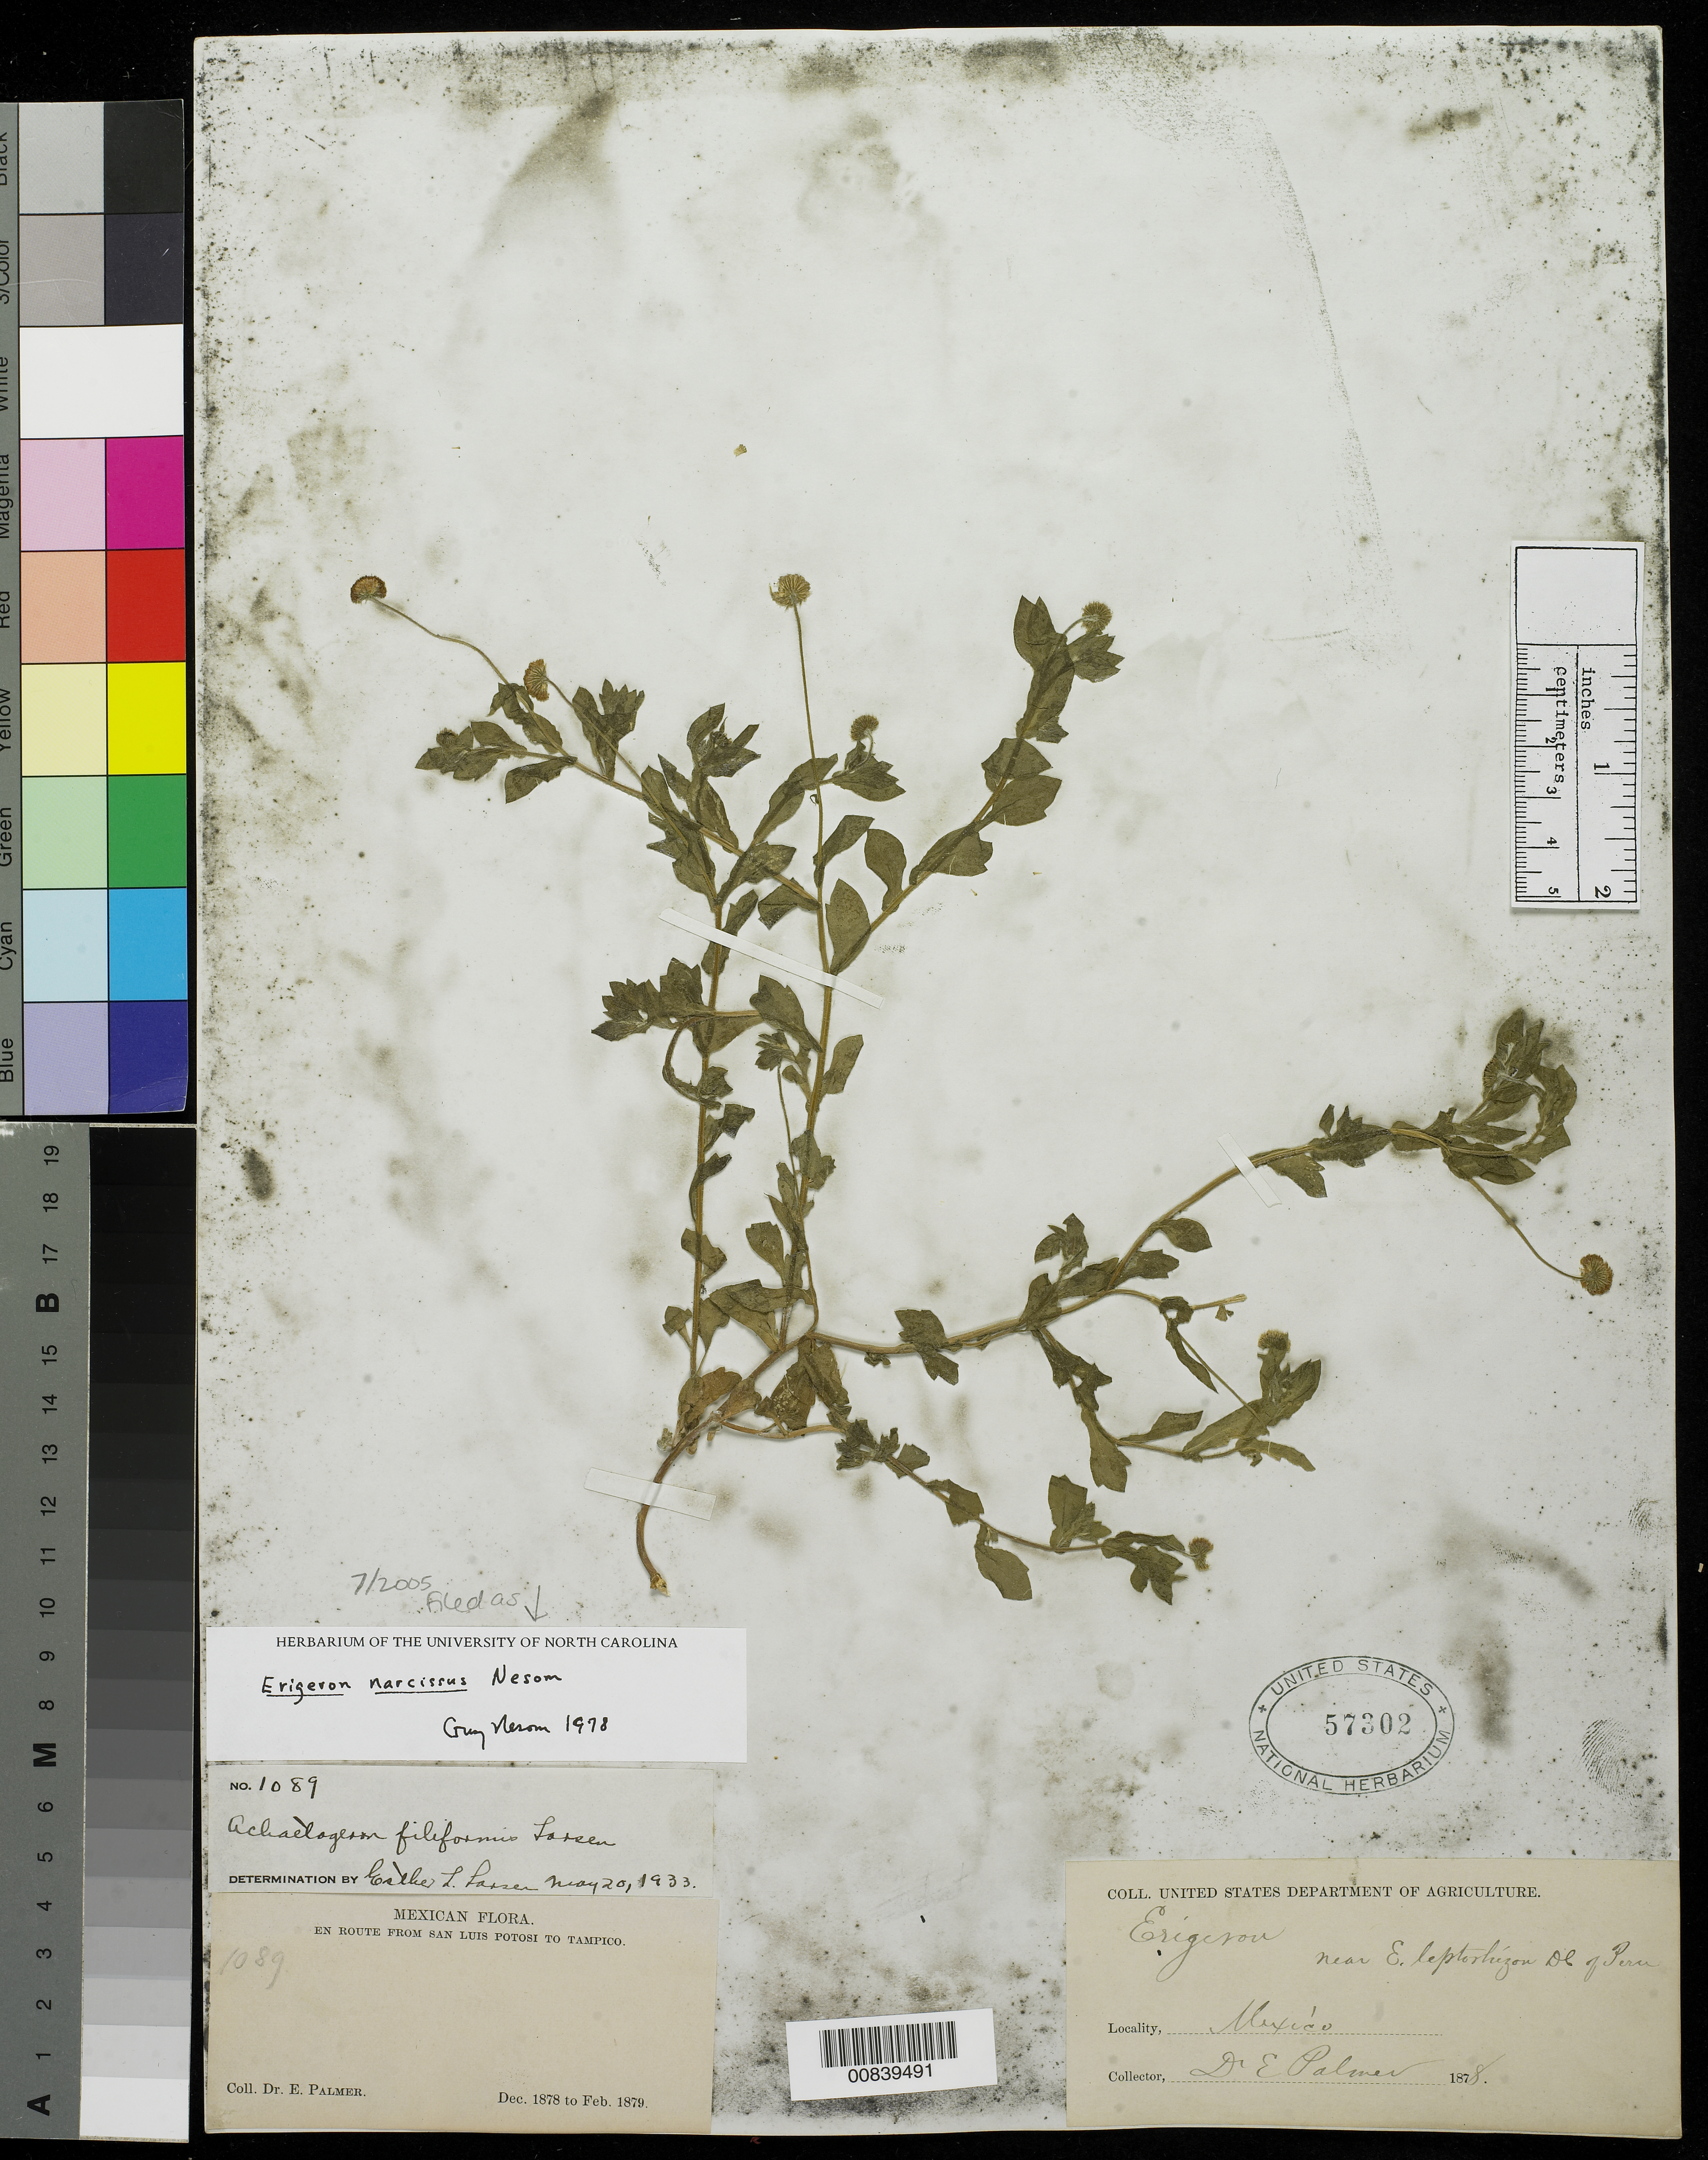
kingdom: Plantae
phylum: Tracheophyta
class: Magnoliopsida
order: Asterales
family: Asteraceae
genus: Erigeron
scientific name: Erigeron narcissus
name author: G.L. Nesom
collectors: E. Palmer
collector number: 1089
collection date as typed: Dec 1878 to -- Feb 1879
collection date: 1878-12/1879-02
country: Mexico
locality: En route from San Luis Potosí to Tampico, Tamaulipas.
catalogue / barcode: US 57302